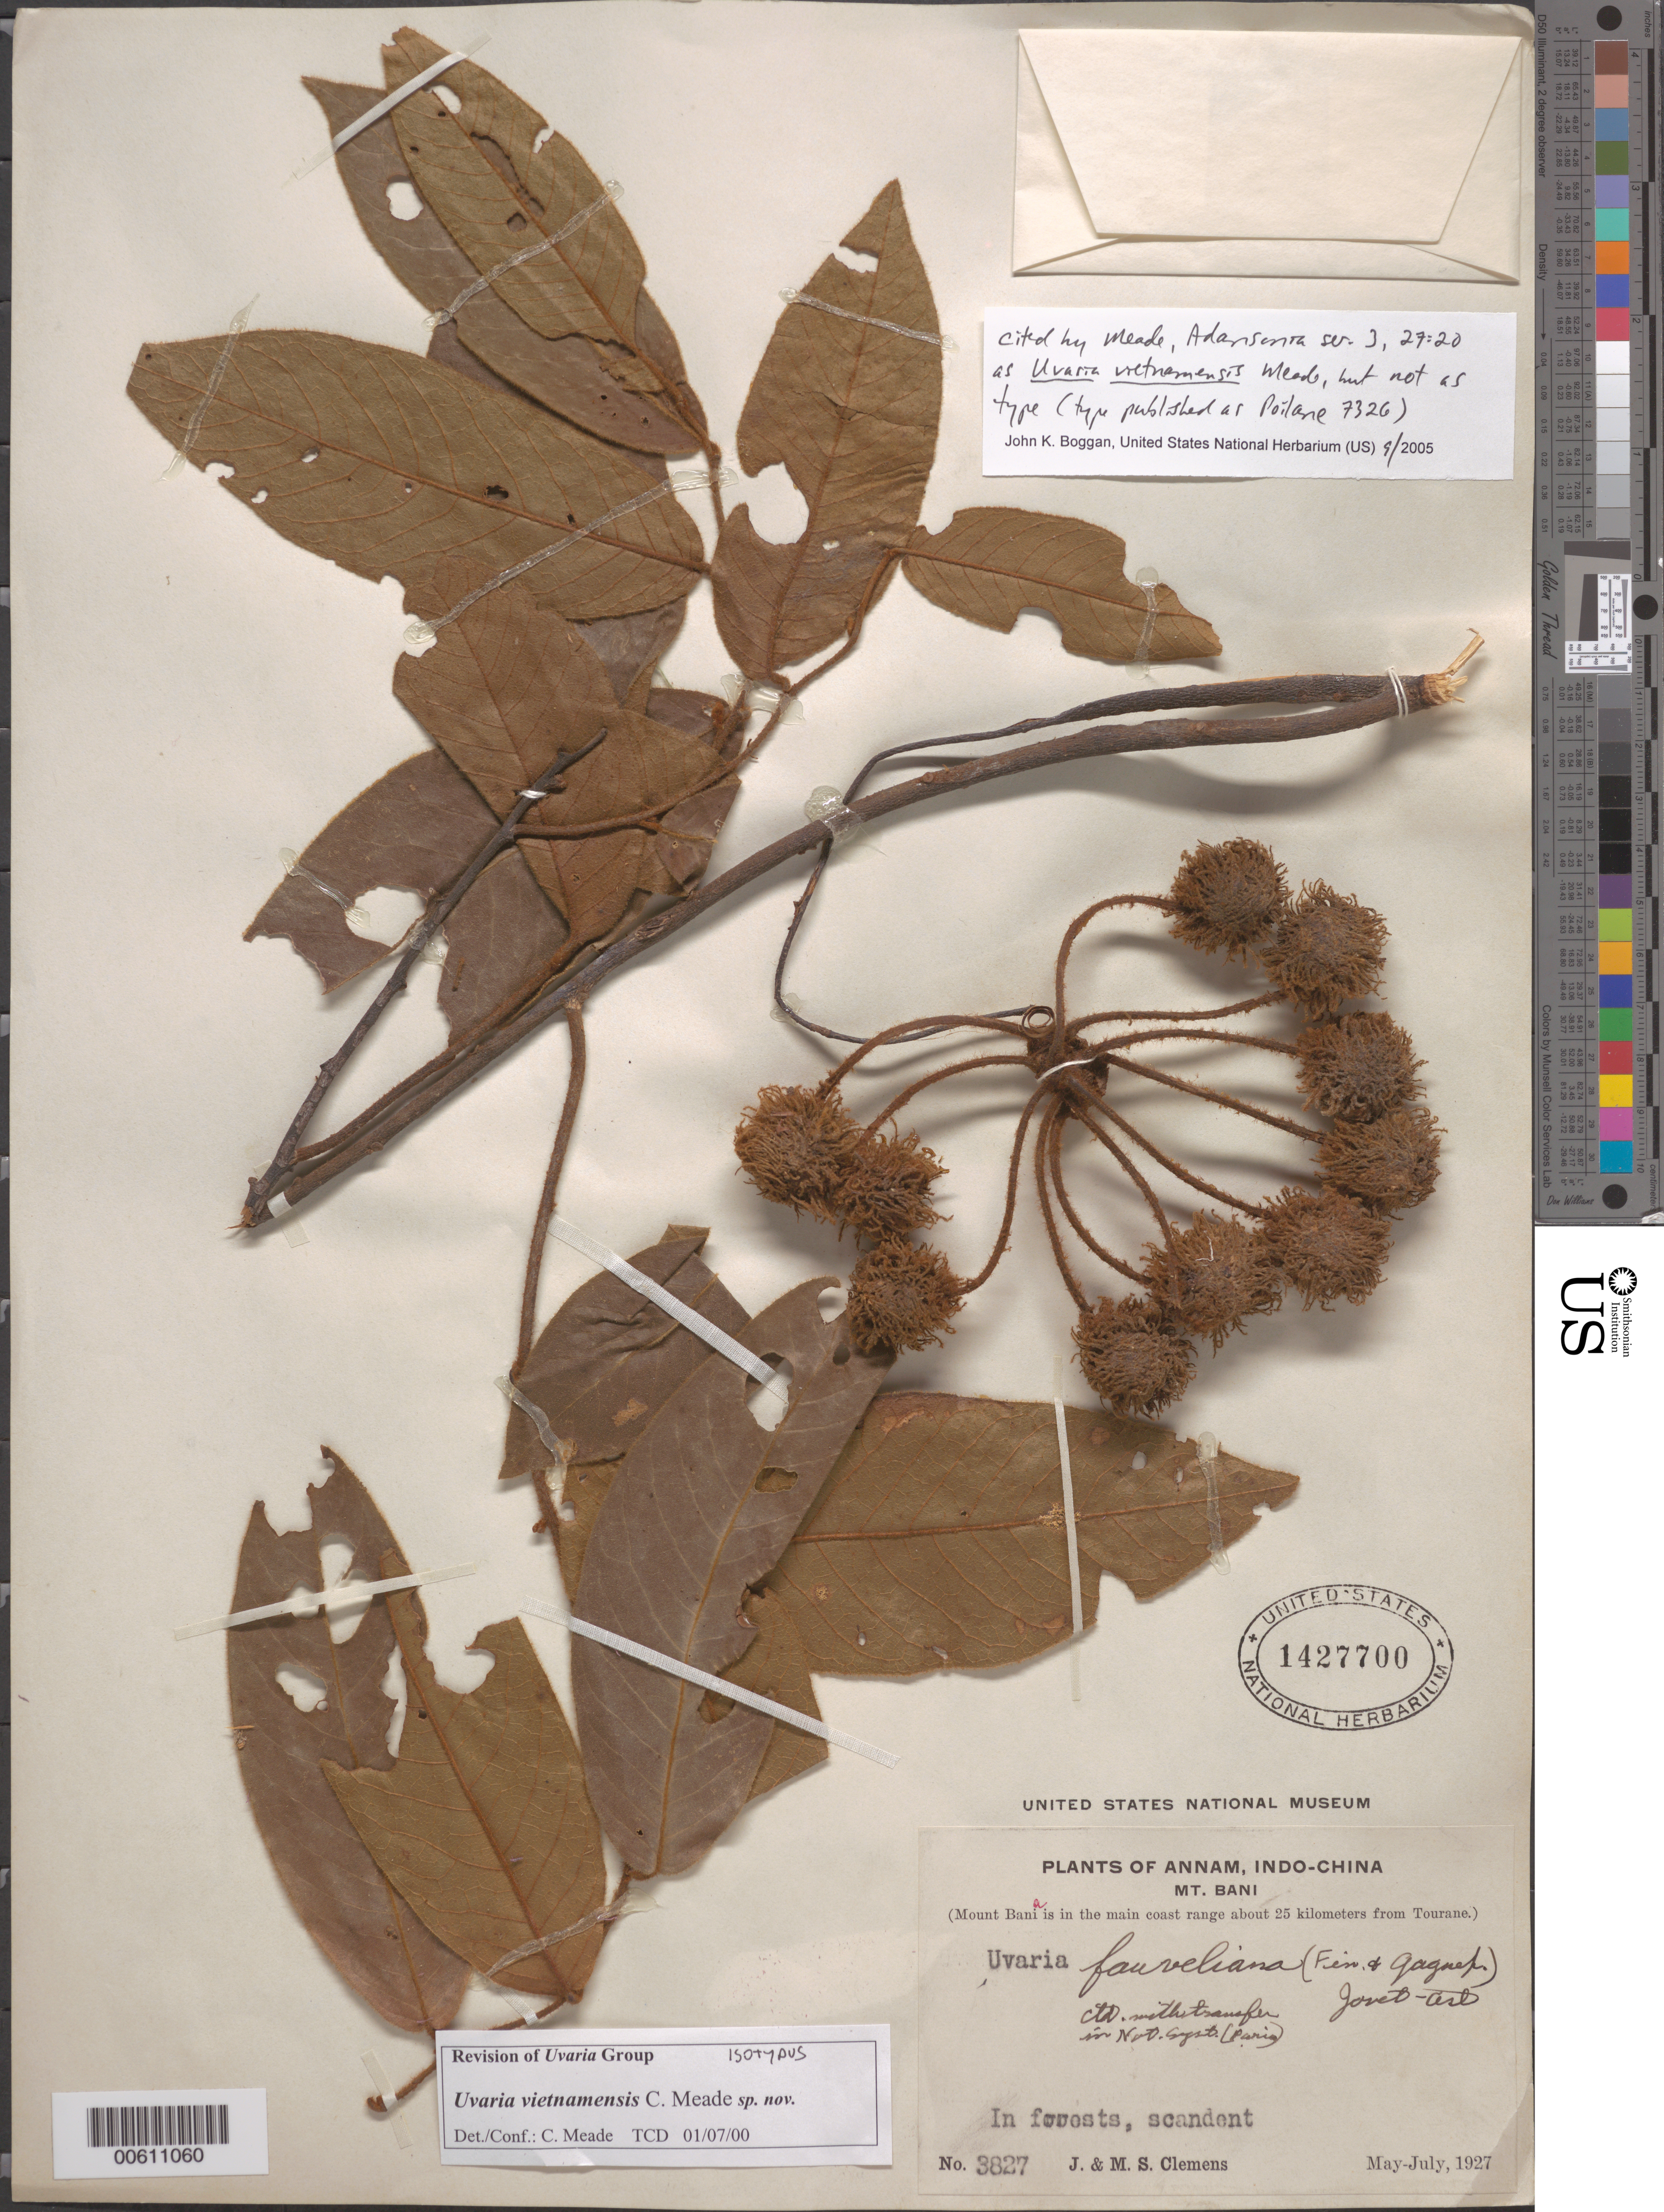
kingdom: Plantae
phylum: Tracheophyta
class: Magnoliopsida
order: Magnoliales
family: Annonaceae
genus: Uvaria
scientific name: Uvaria vietnamensis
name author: Meade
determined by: Meade, C.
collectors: J. Clemens & M. S. Clemens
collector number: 3827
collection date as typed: May 1927 to -- Jul 1927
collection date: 1927-05/1927-07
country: Vietnam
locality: Annam, Mt. Bami.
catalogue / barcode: US 1427700